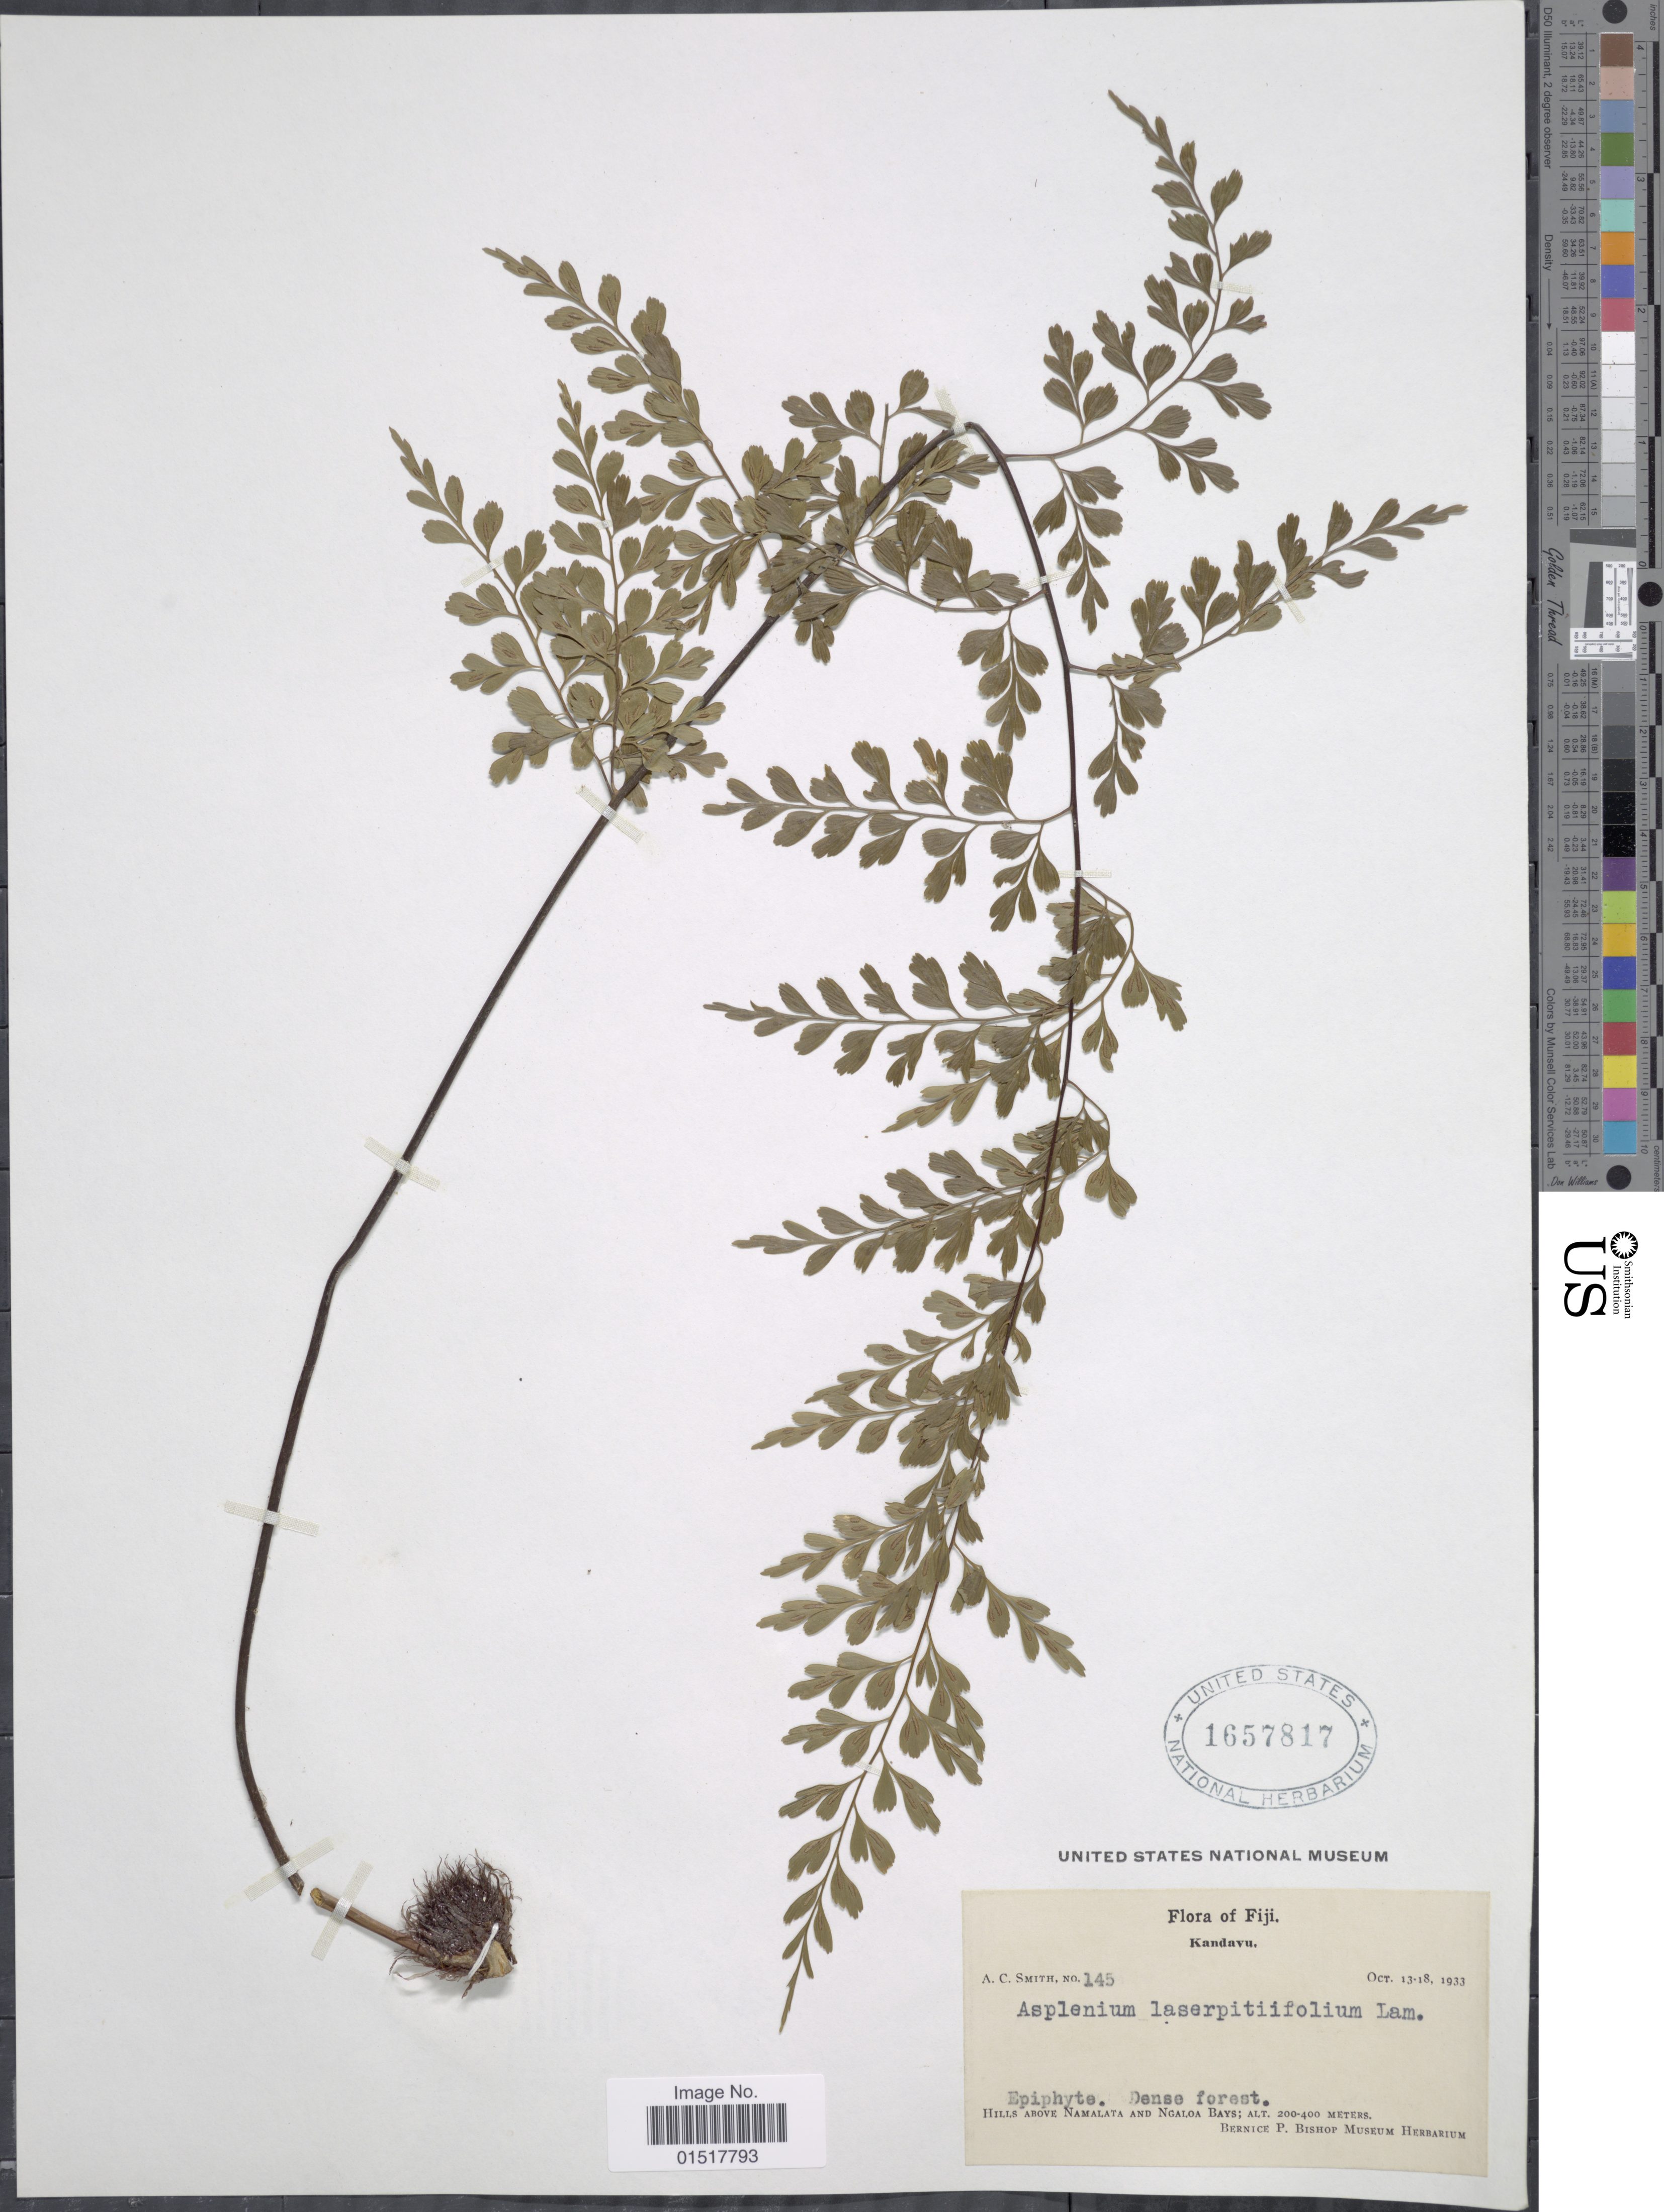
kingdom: Plantae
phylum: Tracheophyta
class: Polypodiopsida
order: Polypodiales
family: Aspleniaceae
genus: Asplenium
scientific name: Asplenium laserpitiifolium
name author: Lam.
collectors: A. C. Smith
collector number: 145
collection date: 1933-10-13/1933-10-18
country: Fiji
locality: Kandavu. Hills above Namalata and Ngaloa Bays.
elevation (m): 200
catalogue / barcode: US 1657817